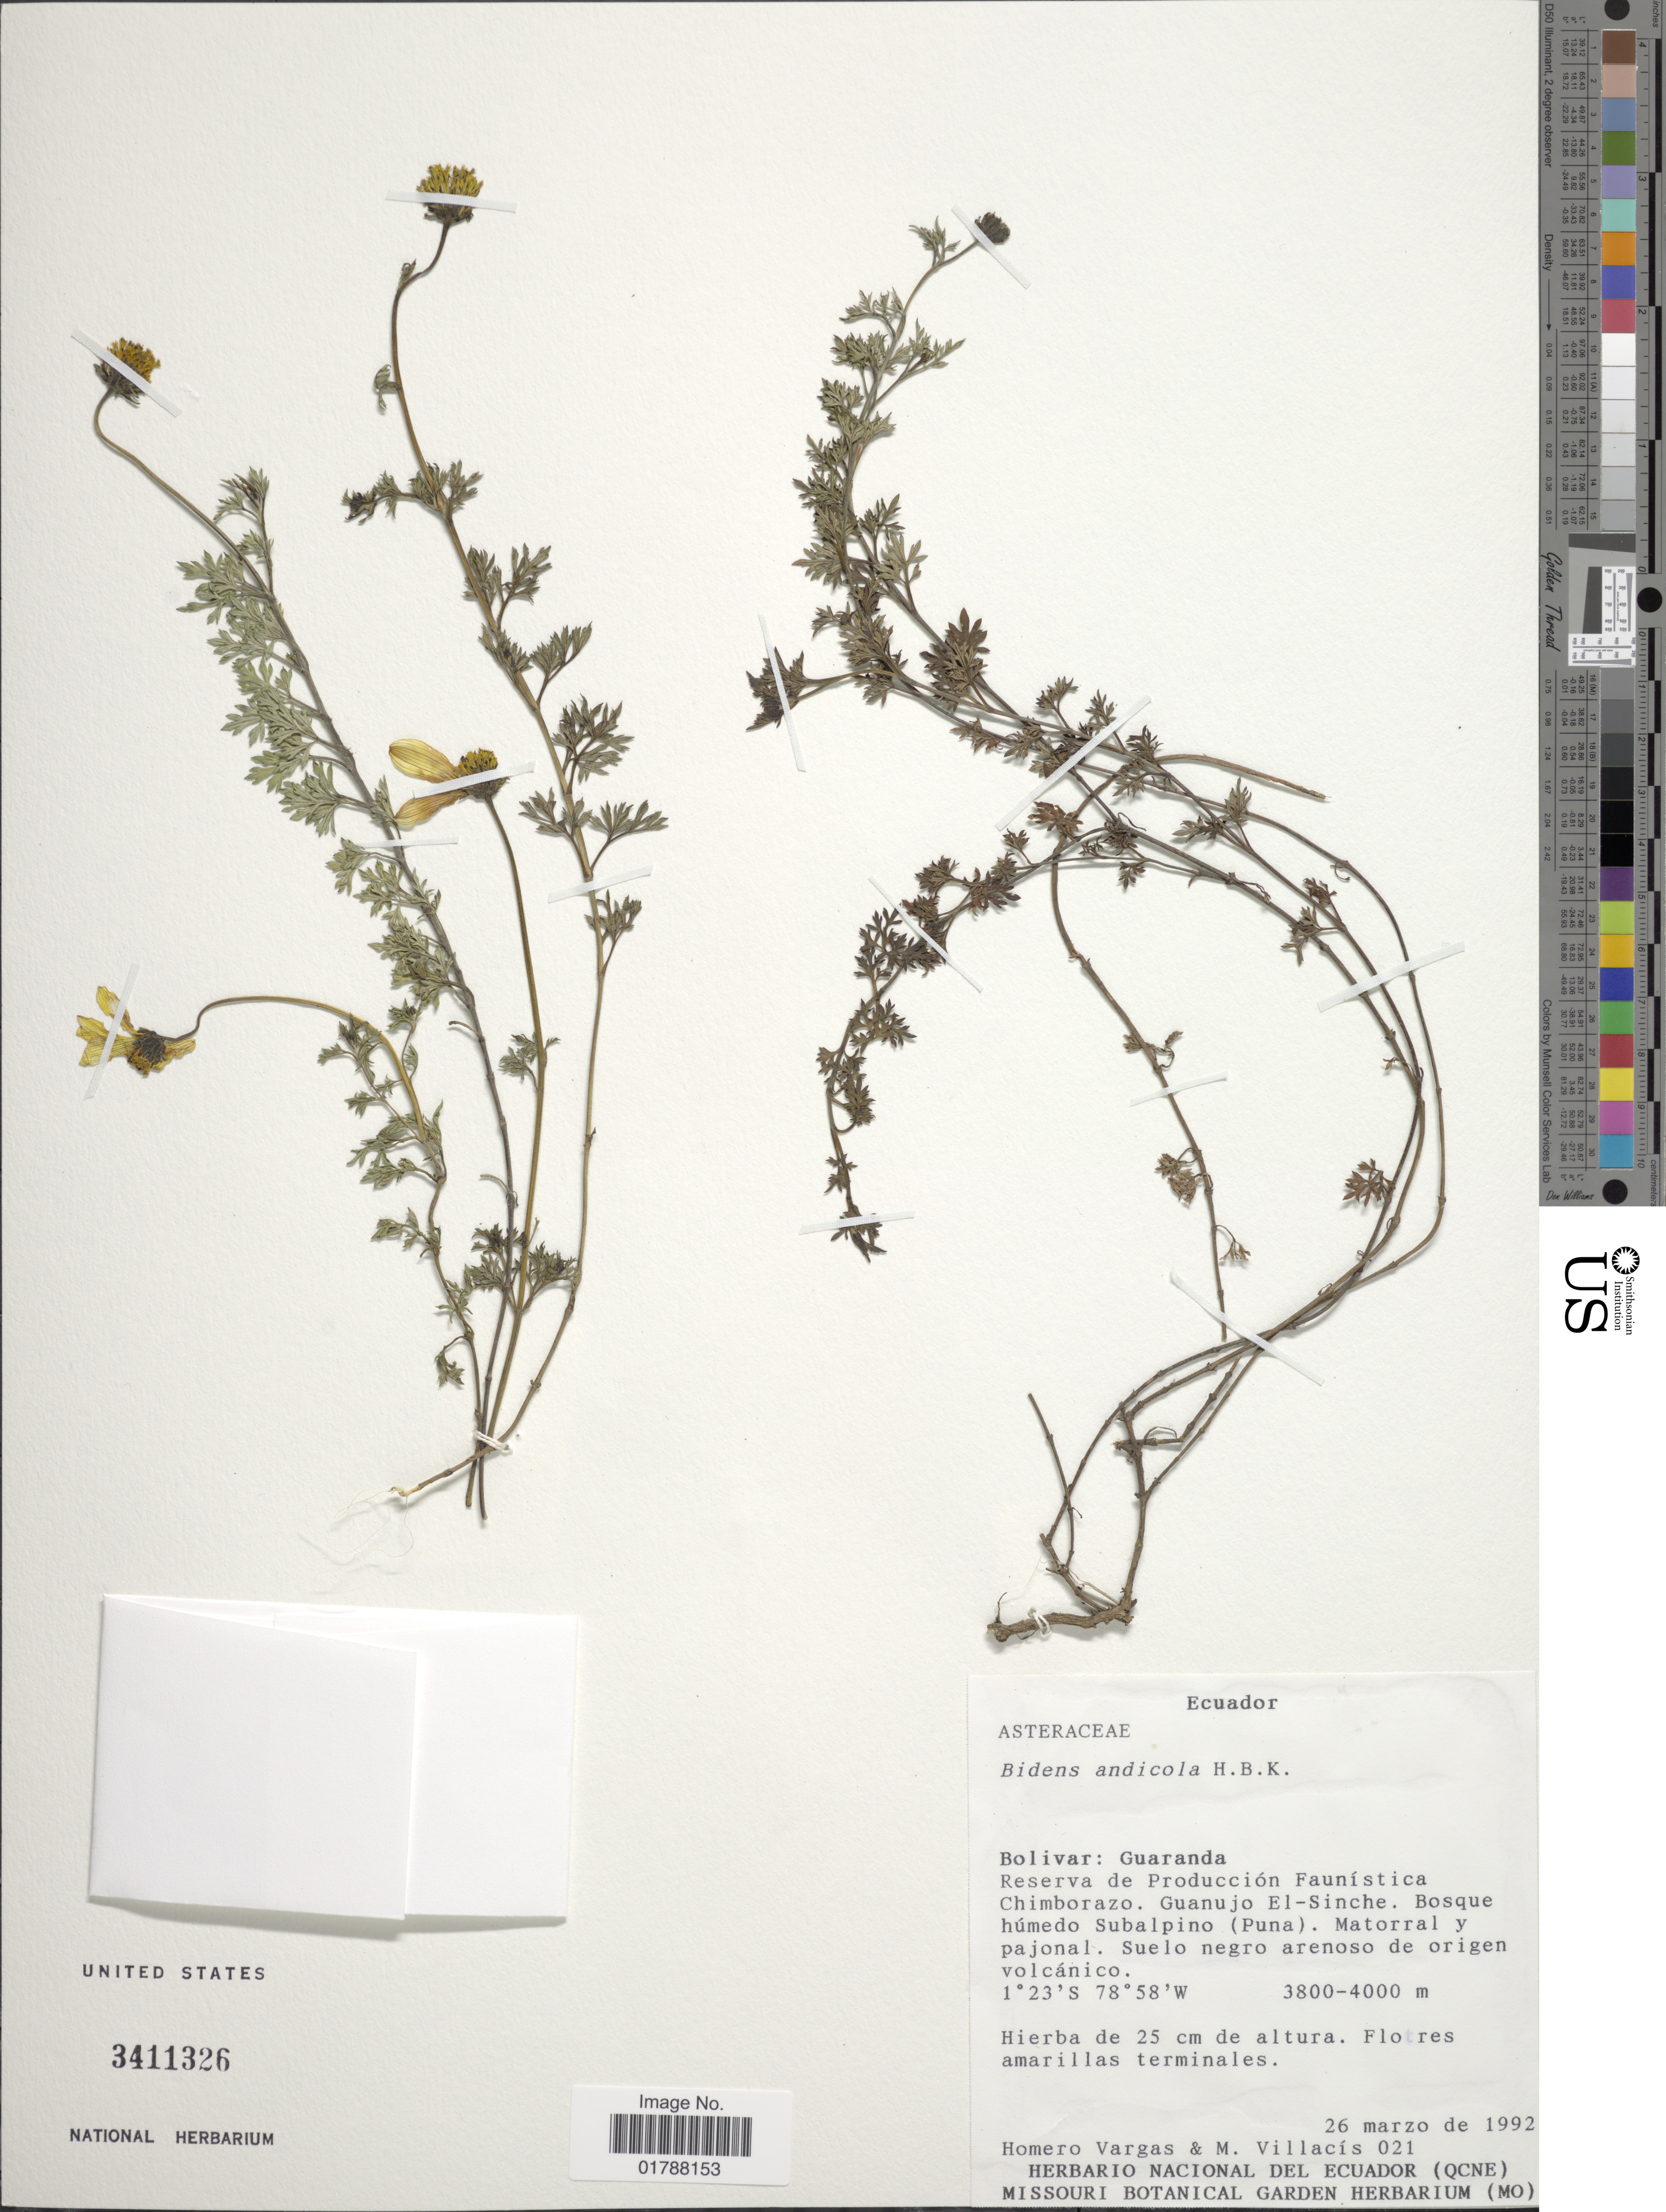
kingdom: Plantae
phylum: Tracheophyta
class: Magnoliopsida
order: Asterales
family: Asteraceae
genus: Bidens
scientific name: Bidens andicola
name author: Kunth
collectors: H. Vargas & M. Villacis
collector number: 021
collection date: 1992-03-26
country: Ecuador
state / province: Bolívar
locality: Bolivar: Guaranda, Reserva de Produccion Faunistica Chimborazo, Guanujo El-Sinche, Bosque humedo Subalpino (Puna)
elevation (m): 3800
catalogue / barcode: US 3411326